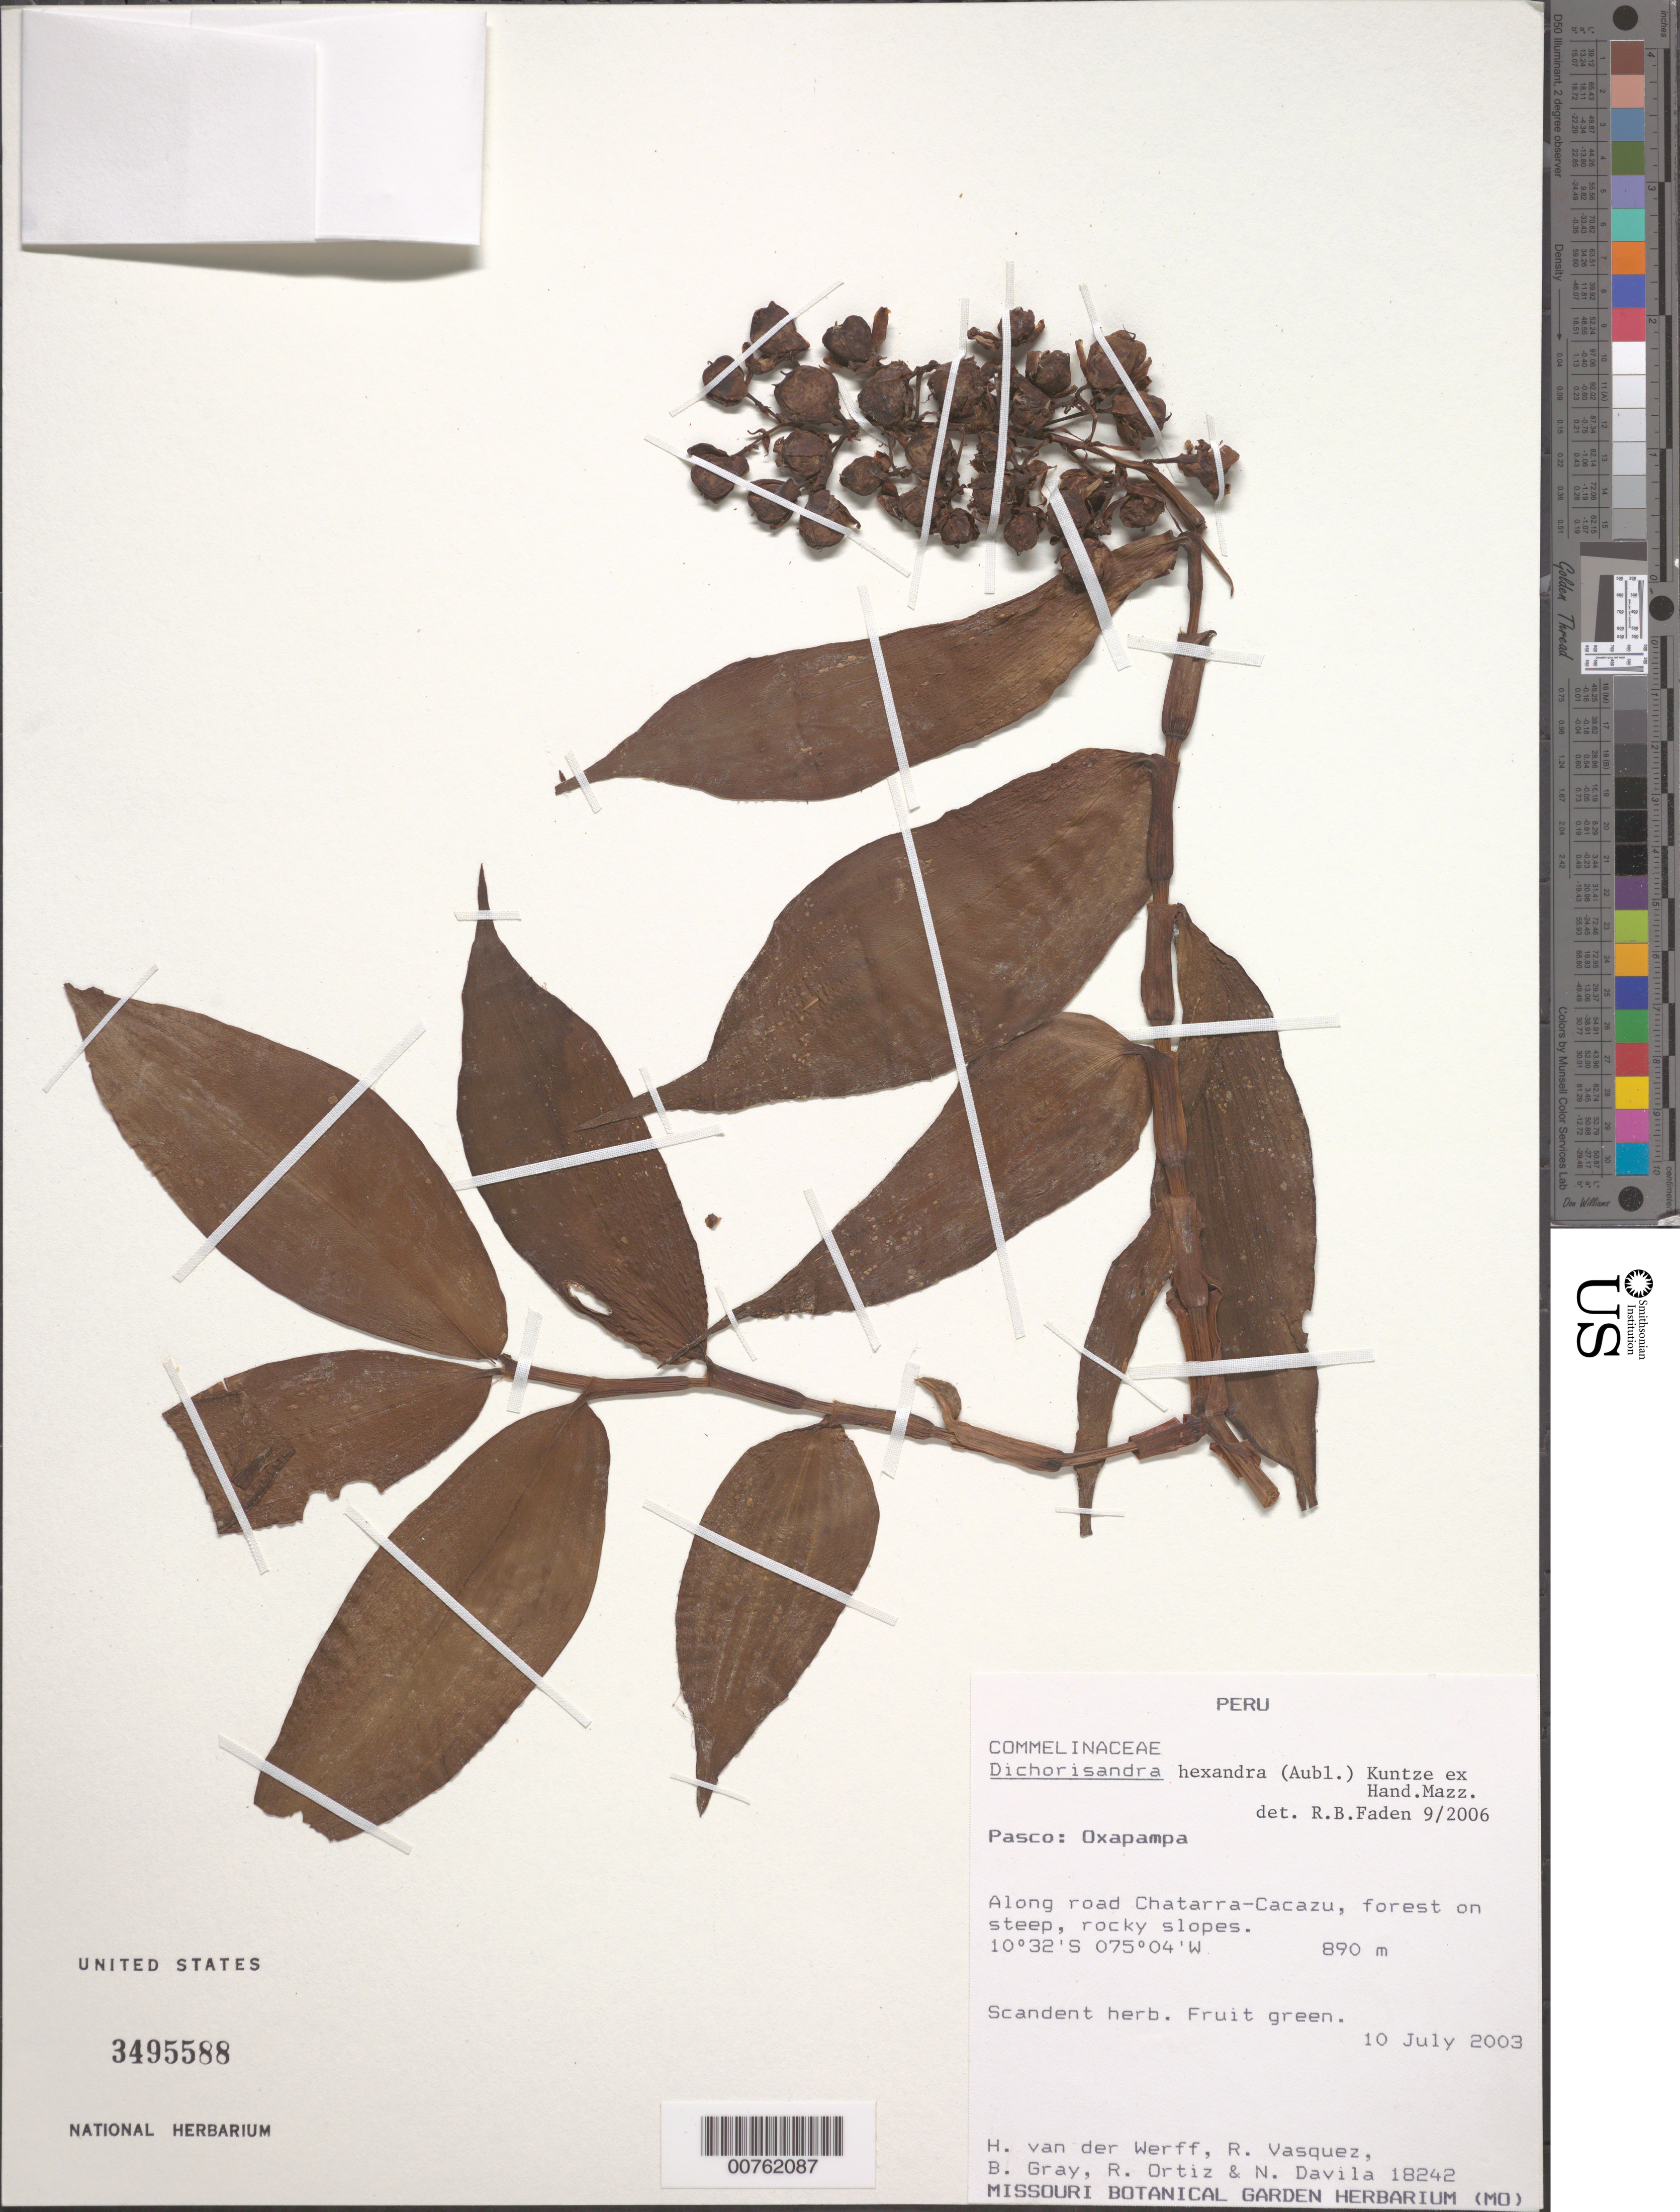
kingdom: Plantae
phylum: Tracheophyta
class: Liliopsida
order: Commelinales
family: Commelinaceae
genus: Dichorisandra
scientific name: Dichorisandra hexandra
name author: (Aubl.) Standl.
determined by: Faden, Robert B., (US), Smithsonian Institution - National Museum of Natural History (UNITED STATES)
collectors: H. van der Werff, R. Vasquez, B. Gray, R. del C. Ortiz & N. Davila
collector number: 18242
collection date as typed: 10 Jul 2003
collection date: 2003-07-10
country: Peru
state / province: Pasco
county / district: Oxapampa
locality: Along road Chatarra-Cacazu, forest on steep, rocky slopes.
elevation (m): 890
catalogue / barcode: US 3495588